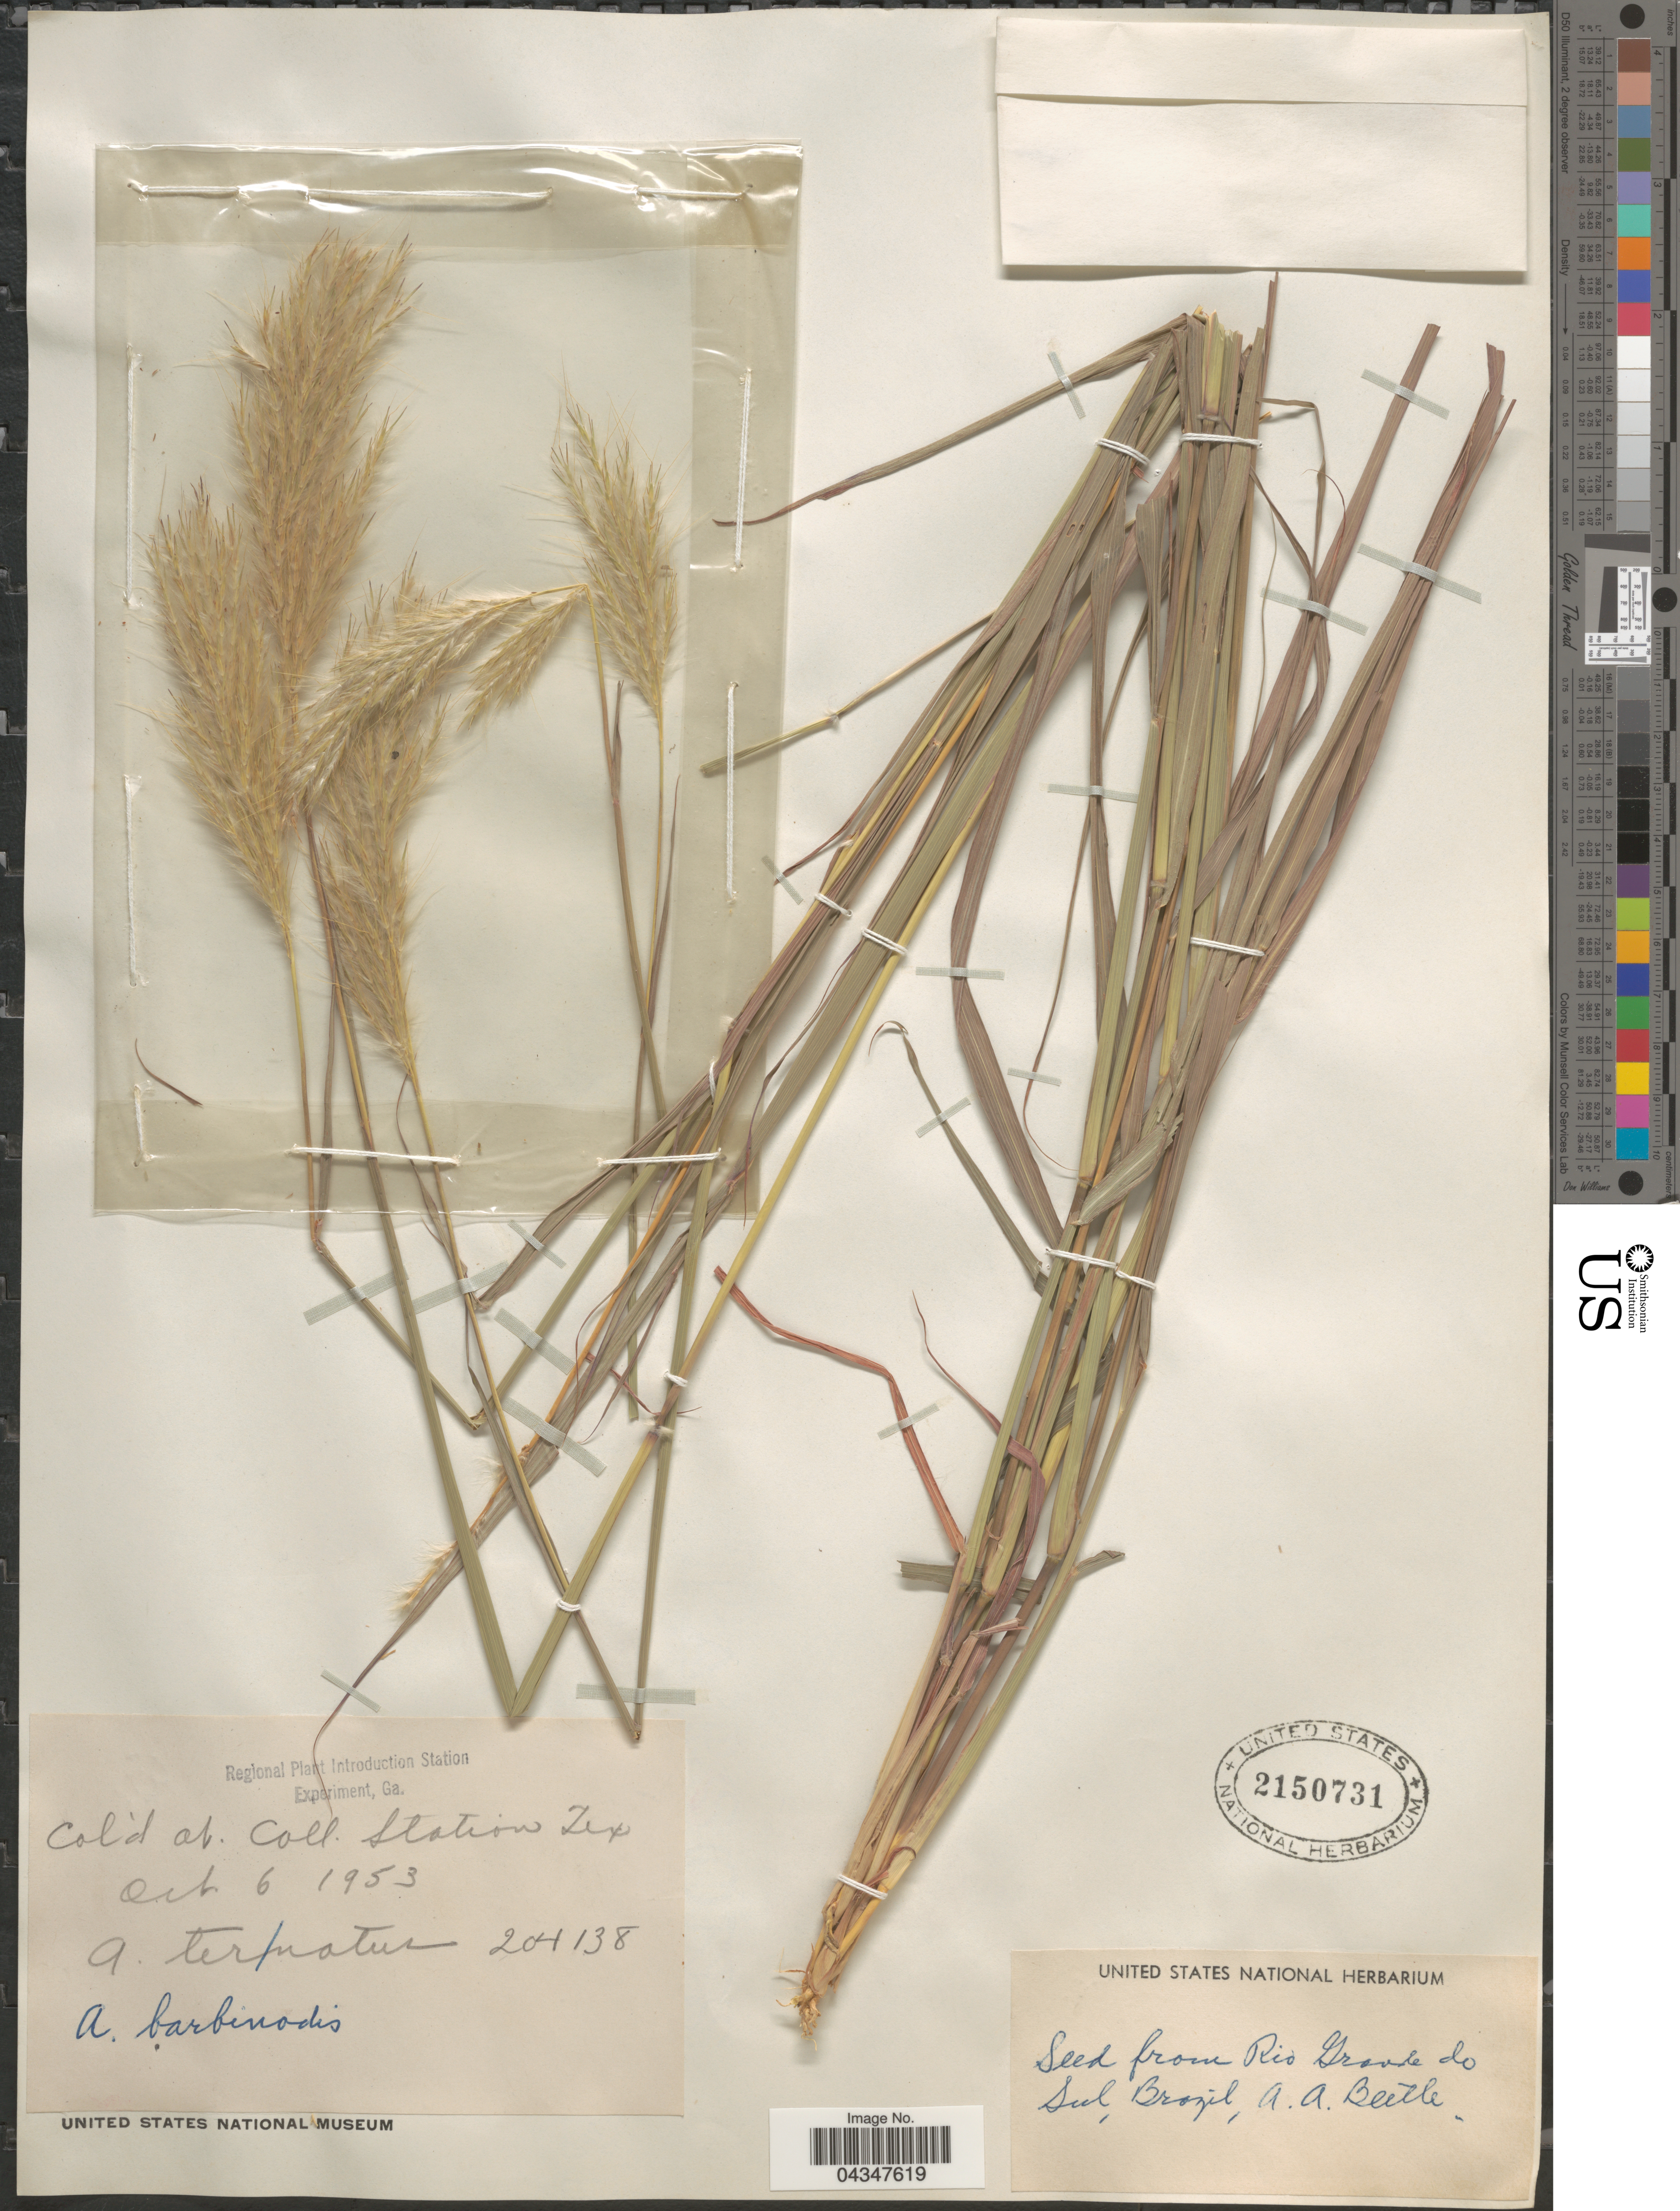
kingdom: Plantae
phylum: Tracheophyta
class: Liliopsida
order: Poales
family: Poaceae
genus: Bothriochloa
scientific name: Bothriochloa barbinodis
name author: (Lag.) Herter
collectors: A. A. Beetle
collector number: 204138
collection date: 1953-10-06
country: United States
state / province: Texas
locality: Col's at coll. Station Tex.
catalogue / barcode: US 2150731